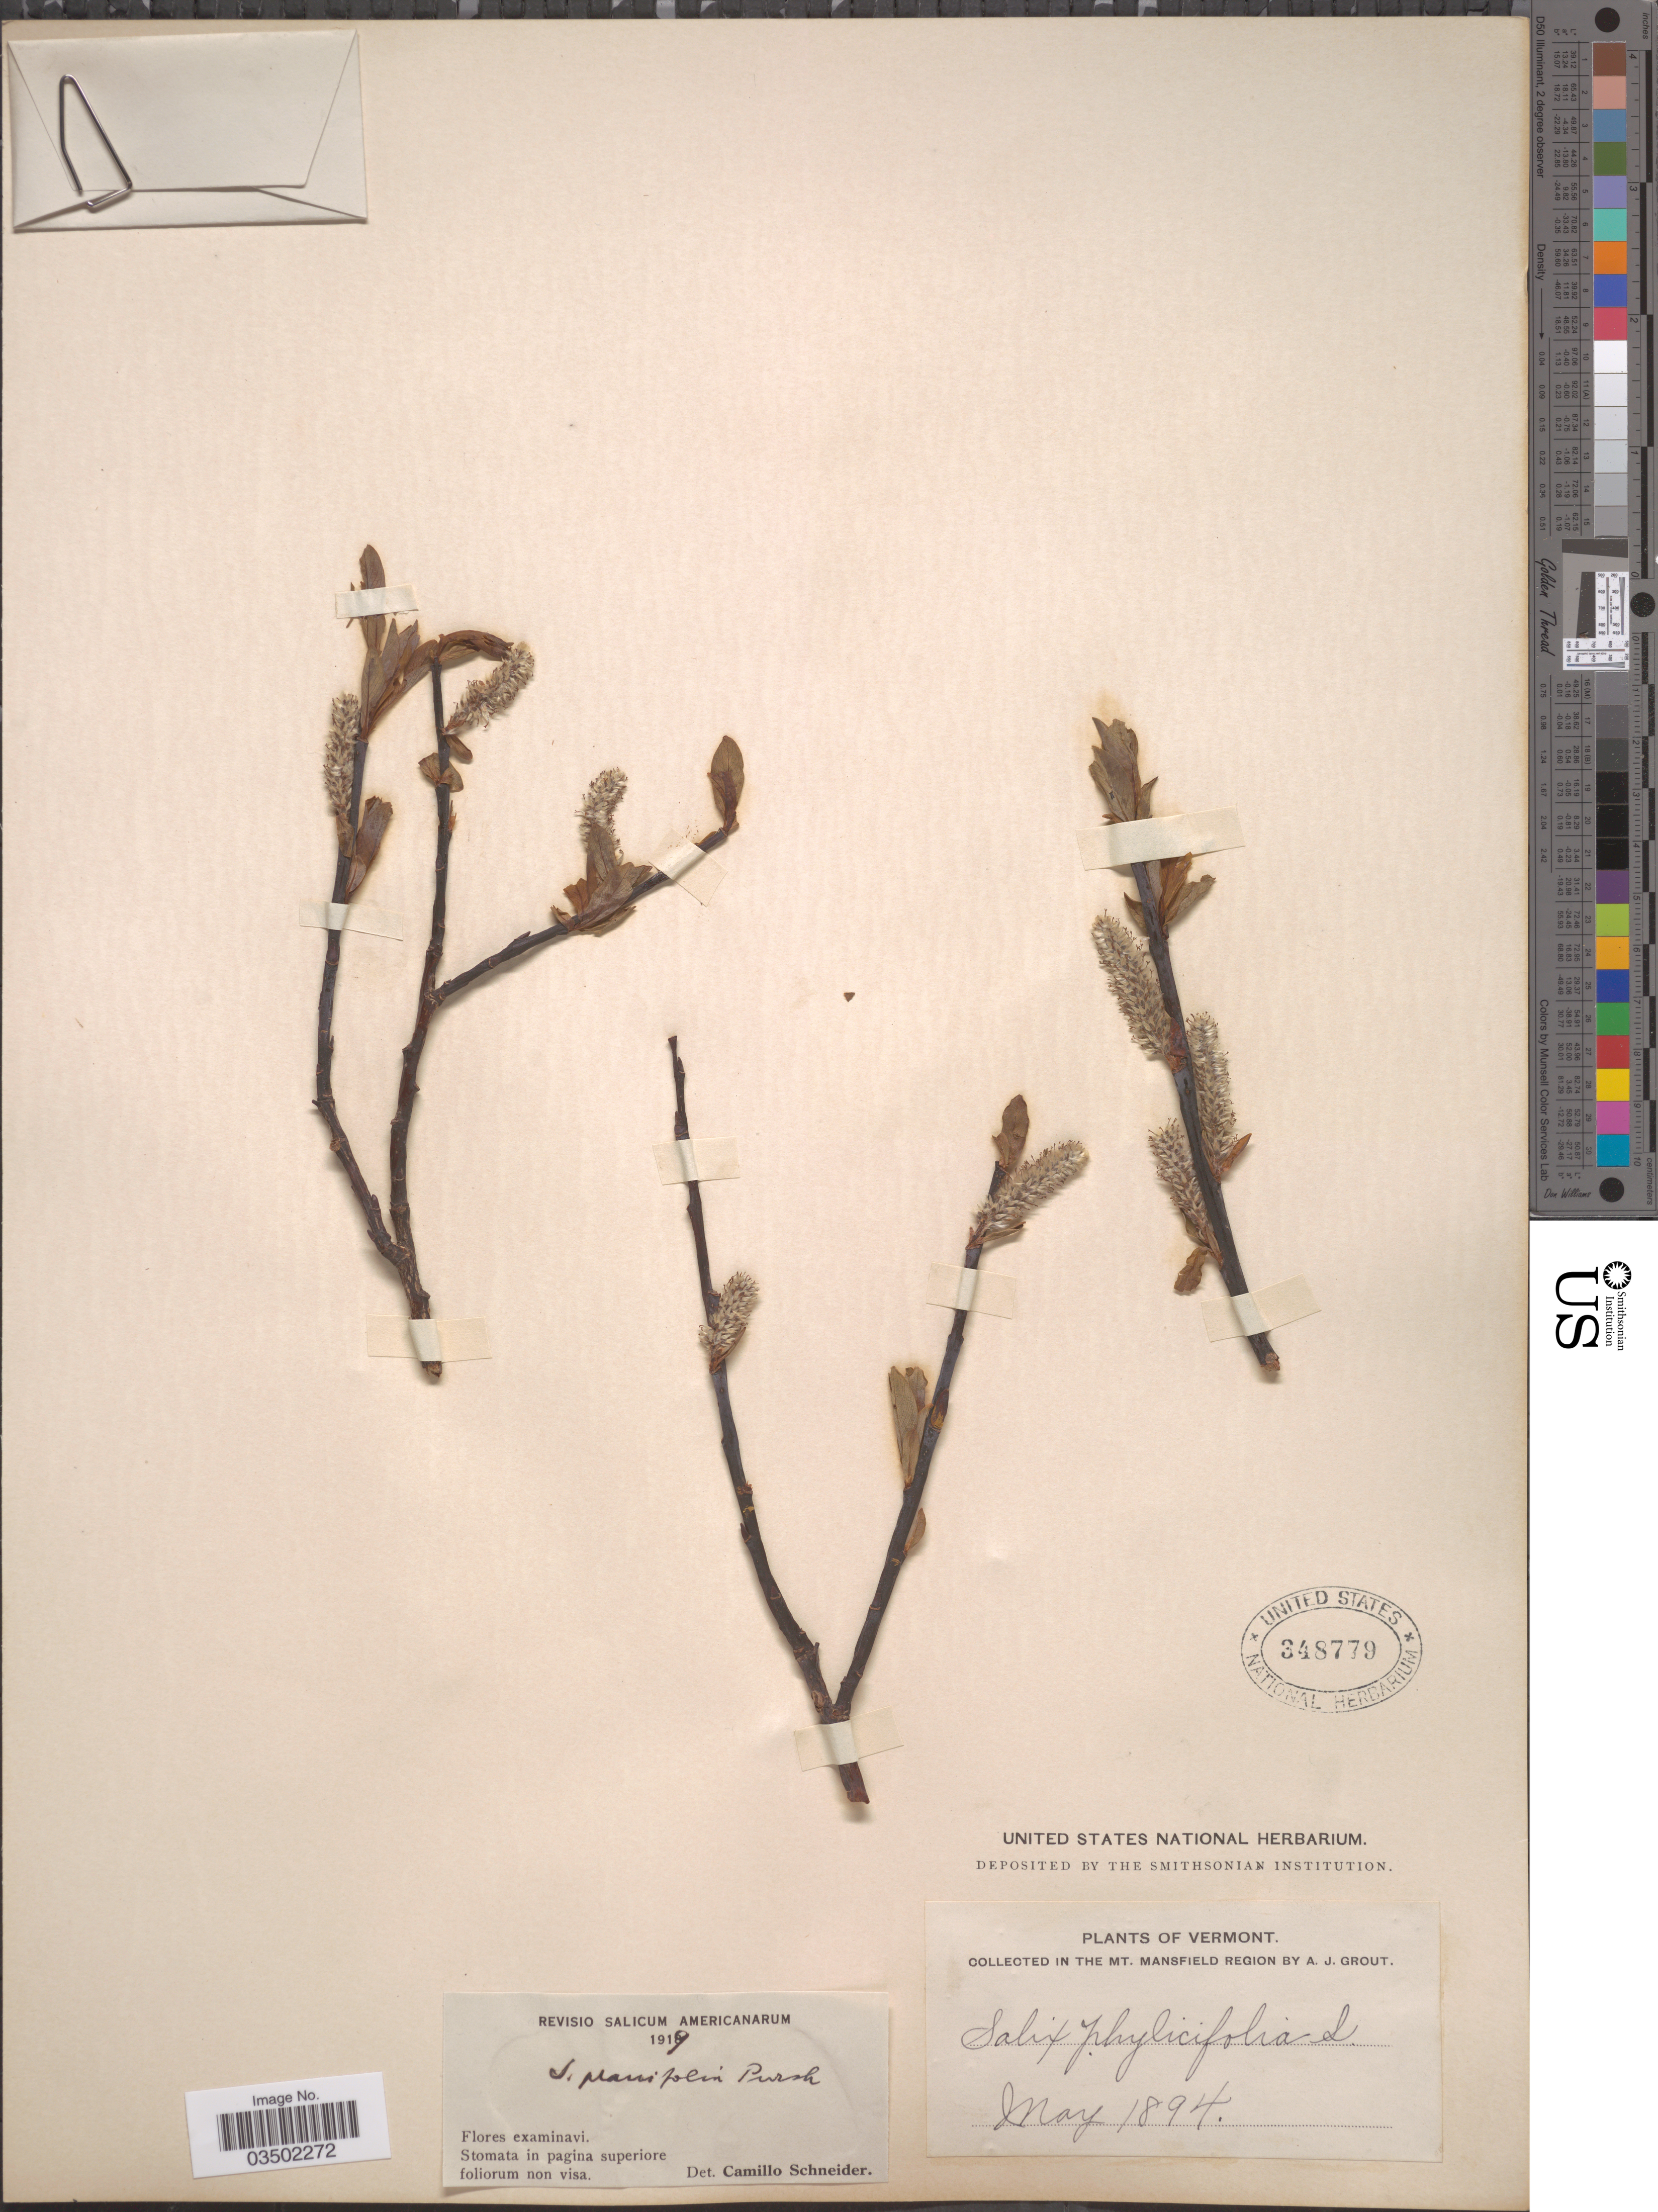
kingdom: Plantae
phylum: Tracheophyta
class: Magnoliopsida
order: Malpighiales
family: Salicaceae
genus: Salix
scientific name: Salix planifolia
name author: Pursh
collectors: A. J. Grout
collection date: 1894-05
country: United States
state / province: Vermont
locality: In the Mt. Mansfield Region.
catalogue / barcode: US 348779